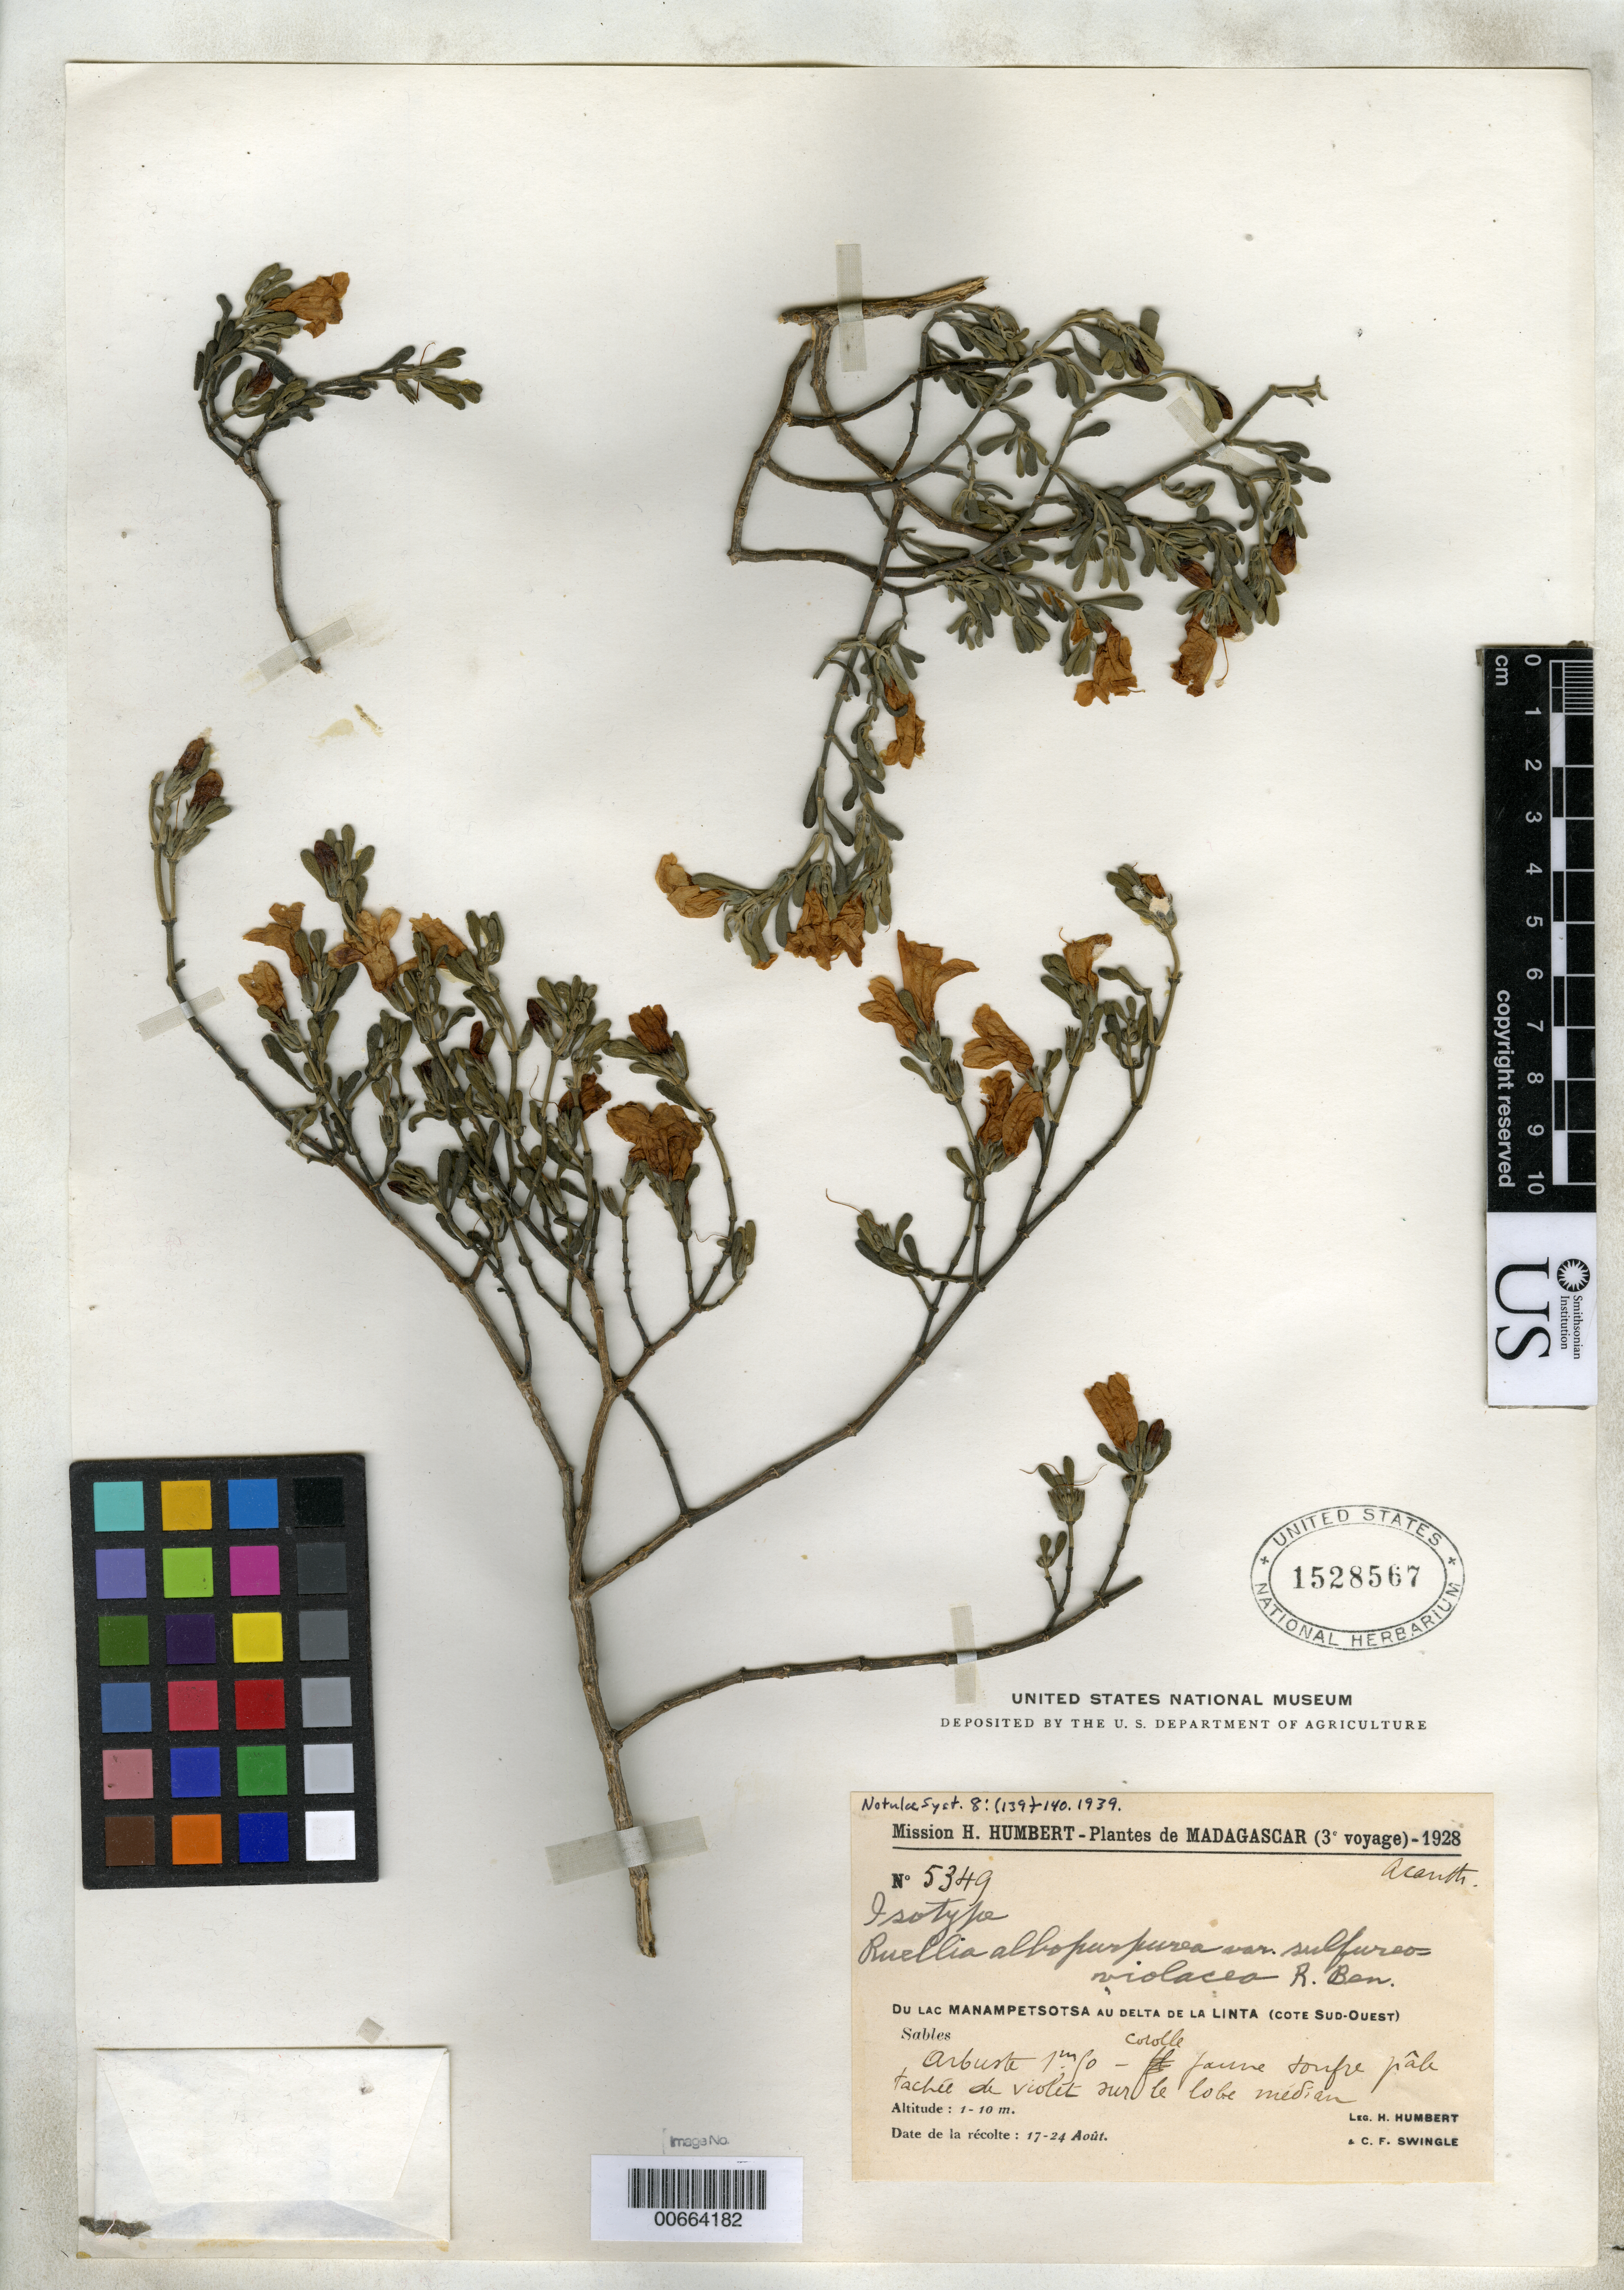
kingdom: Plantae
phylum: Tracheophyta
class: Magnoliopsida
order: Lamiales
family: Acanthaceae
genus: Ruellia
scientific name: Ruellia albopurpurea var. sulfureo-violacea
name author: Benoist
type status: Isotype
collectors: H. Humbert & C. Swingle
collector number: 5349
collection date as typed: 17 Aug 1928 to 24 Aug 1928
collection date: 1928-08-17/1928-08-24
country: Madagascar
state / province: Atsimo-Andrefana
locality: Du Lac Manampetsota au Delta de la Linta (Cote Sud-Ouest). Sables.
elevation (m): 1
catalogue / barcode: US 1528567